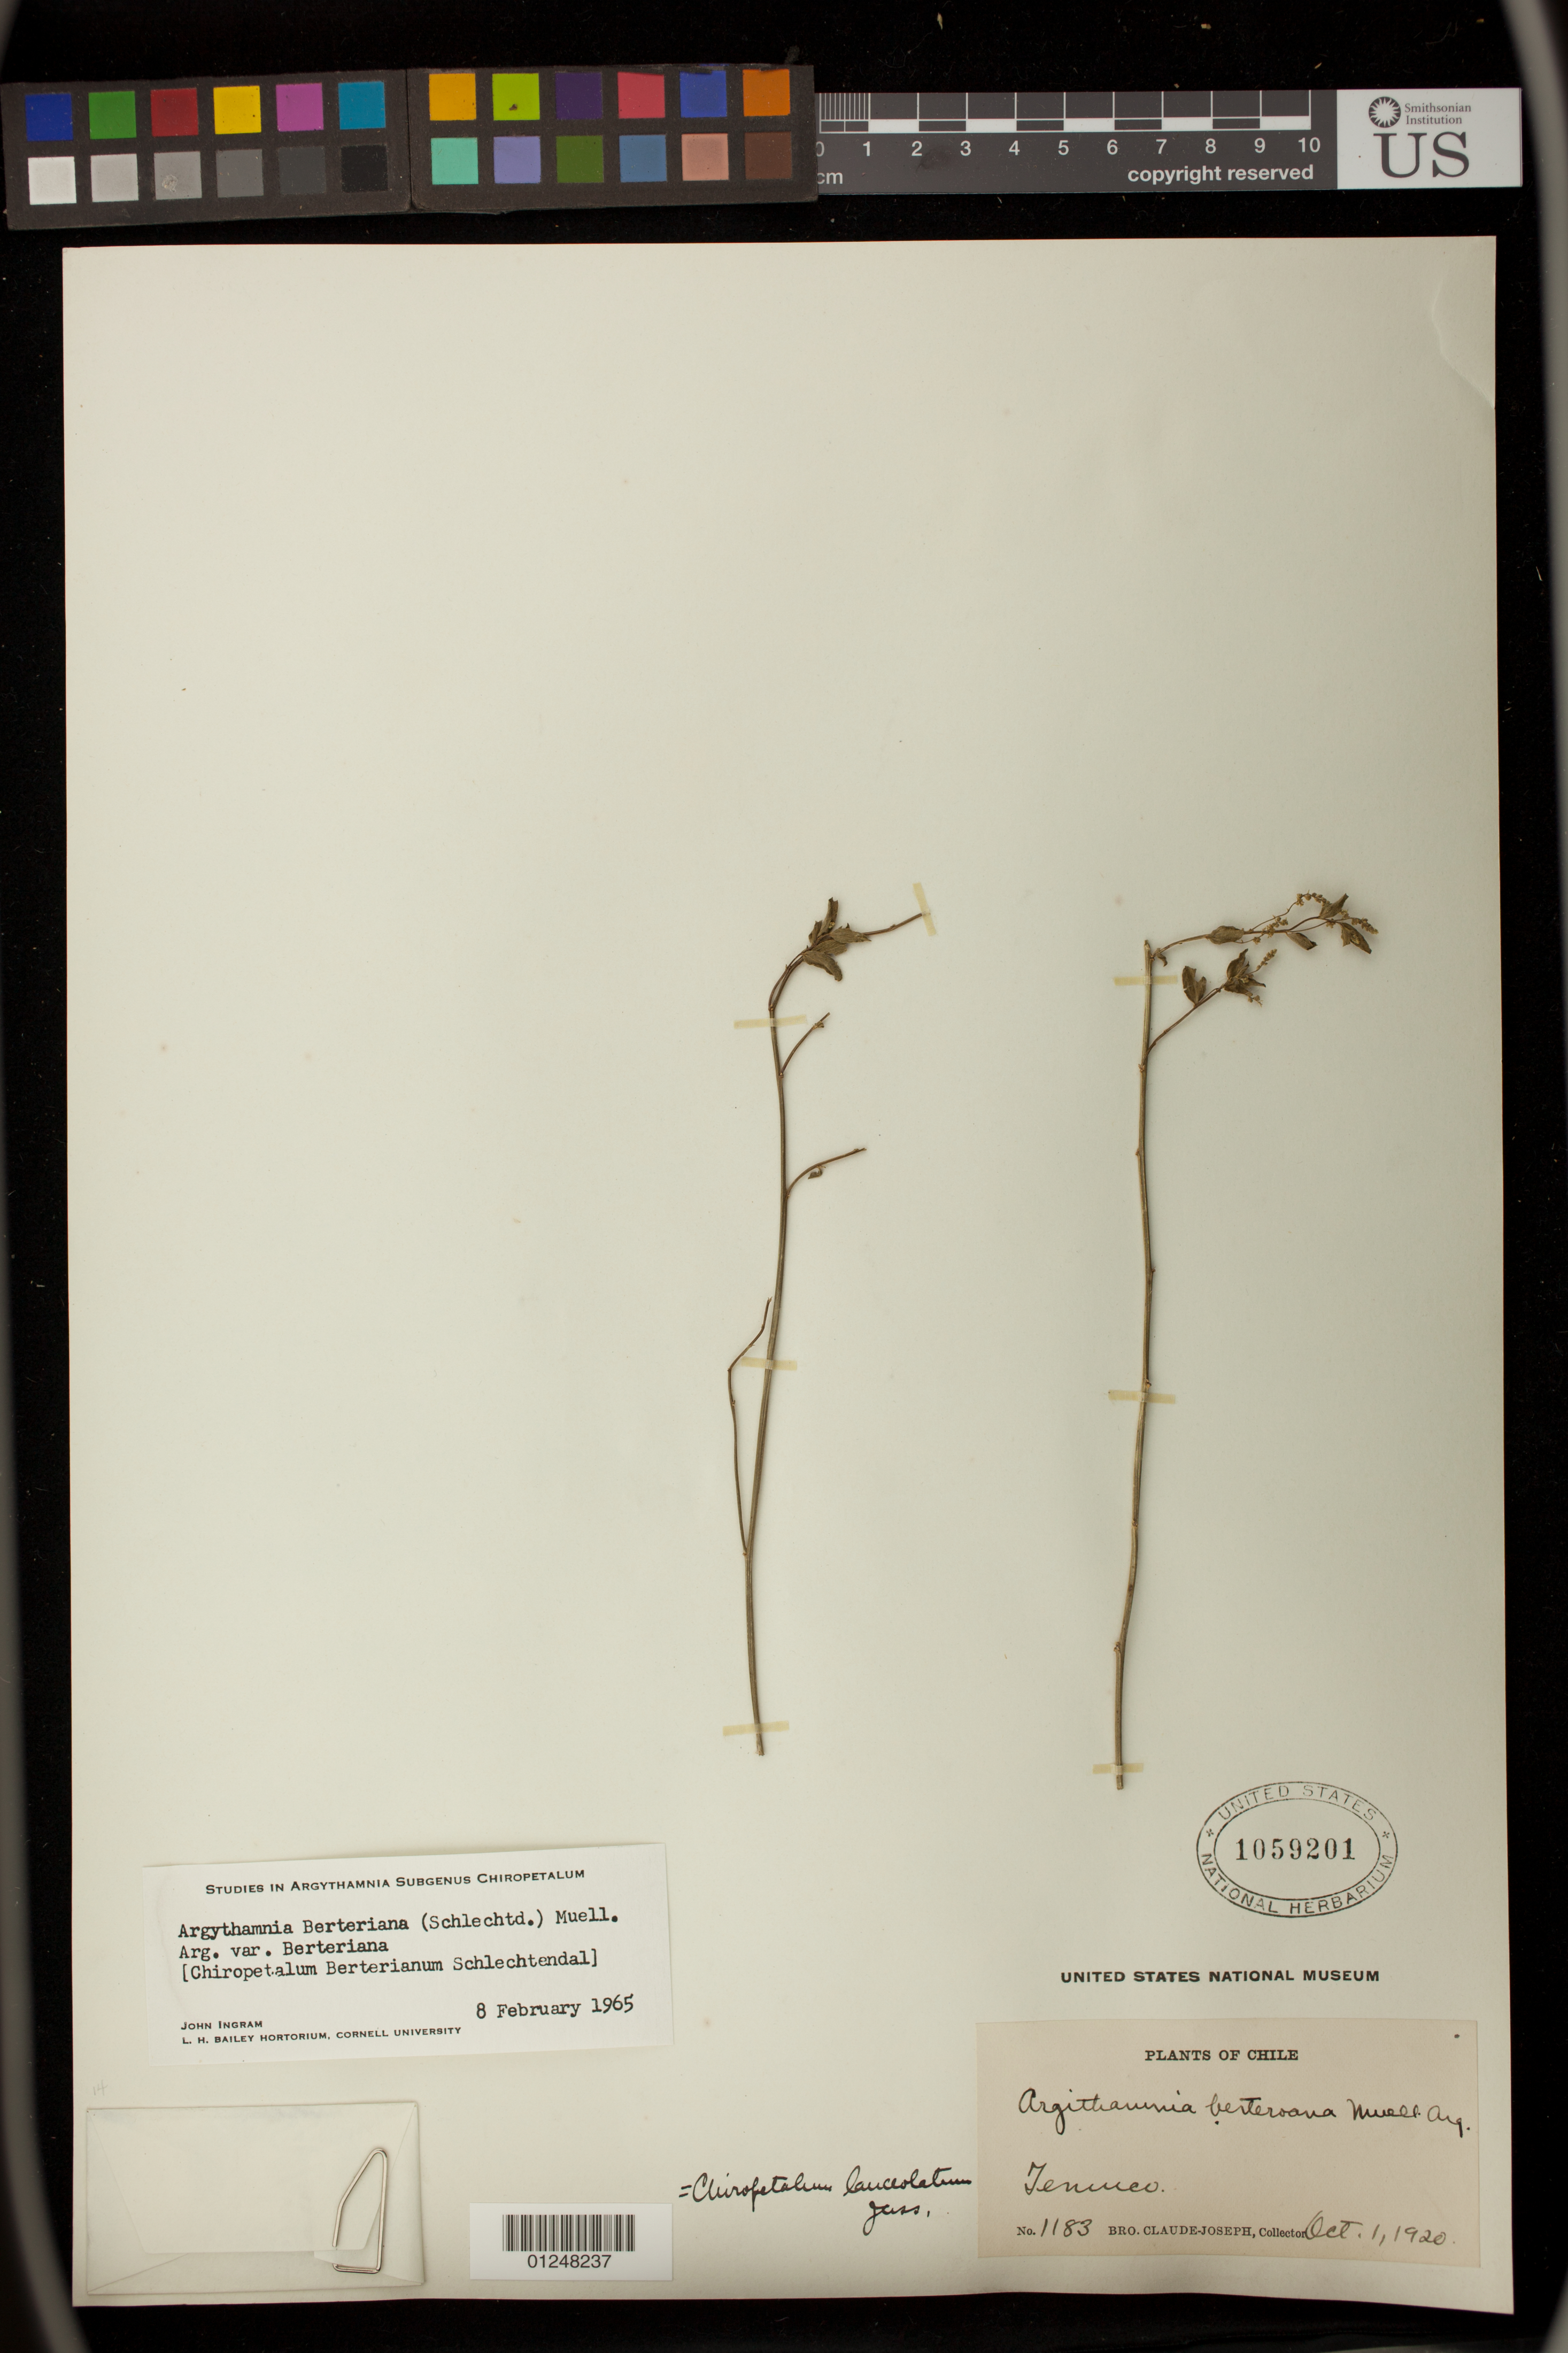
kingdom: Plantae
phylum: Tracheophyta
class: Magnoliopsida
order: Malpighiales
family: Euphorbiaceae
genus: Argythamnia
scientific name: Argythamnia berteroana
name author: (Schltdl.) Müll. Arg.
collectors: Bro. Claude-Joseph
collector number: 1183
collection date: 1920-10-01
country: Chile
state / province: Araucanía (IX)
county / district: Cautin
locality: Temuco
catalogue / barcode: US 1059201